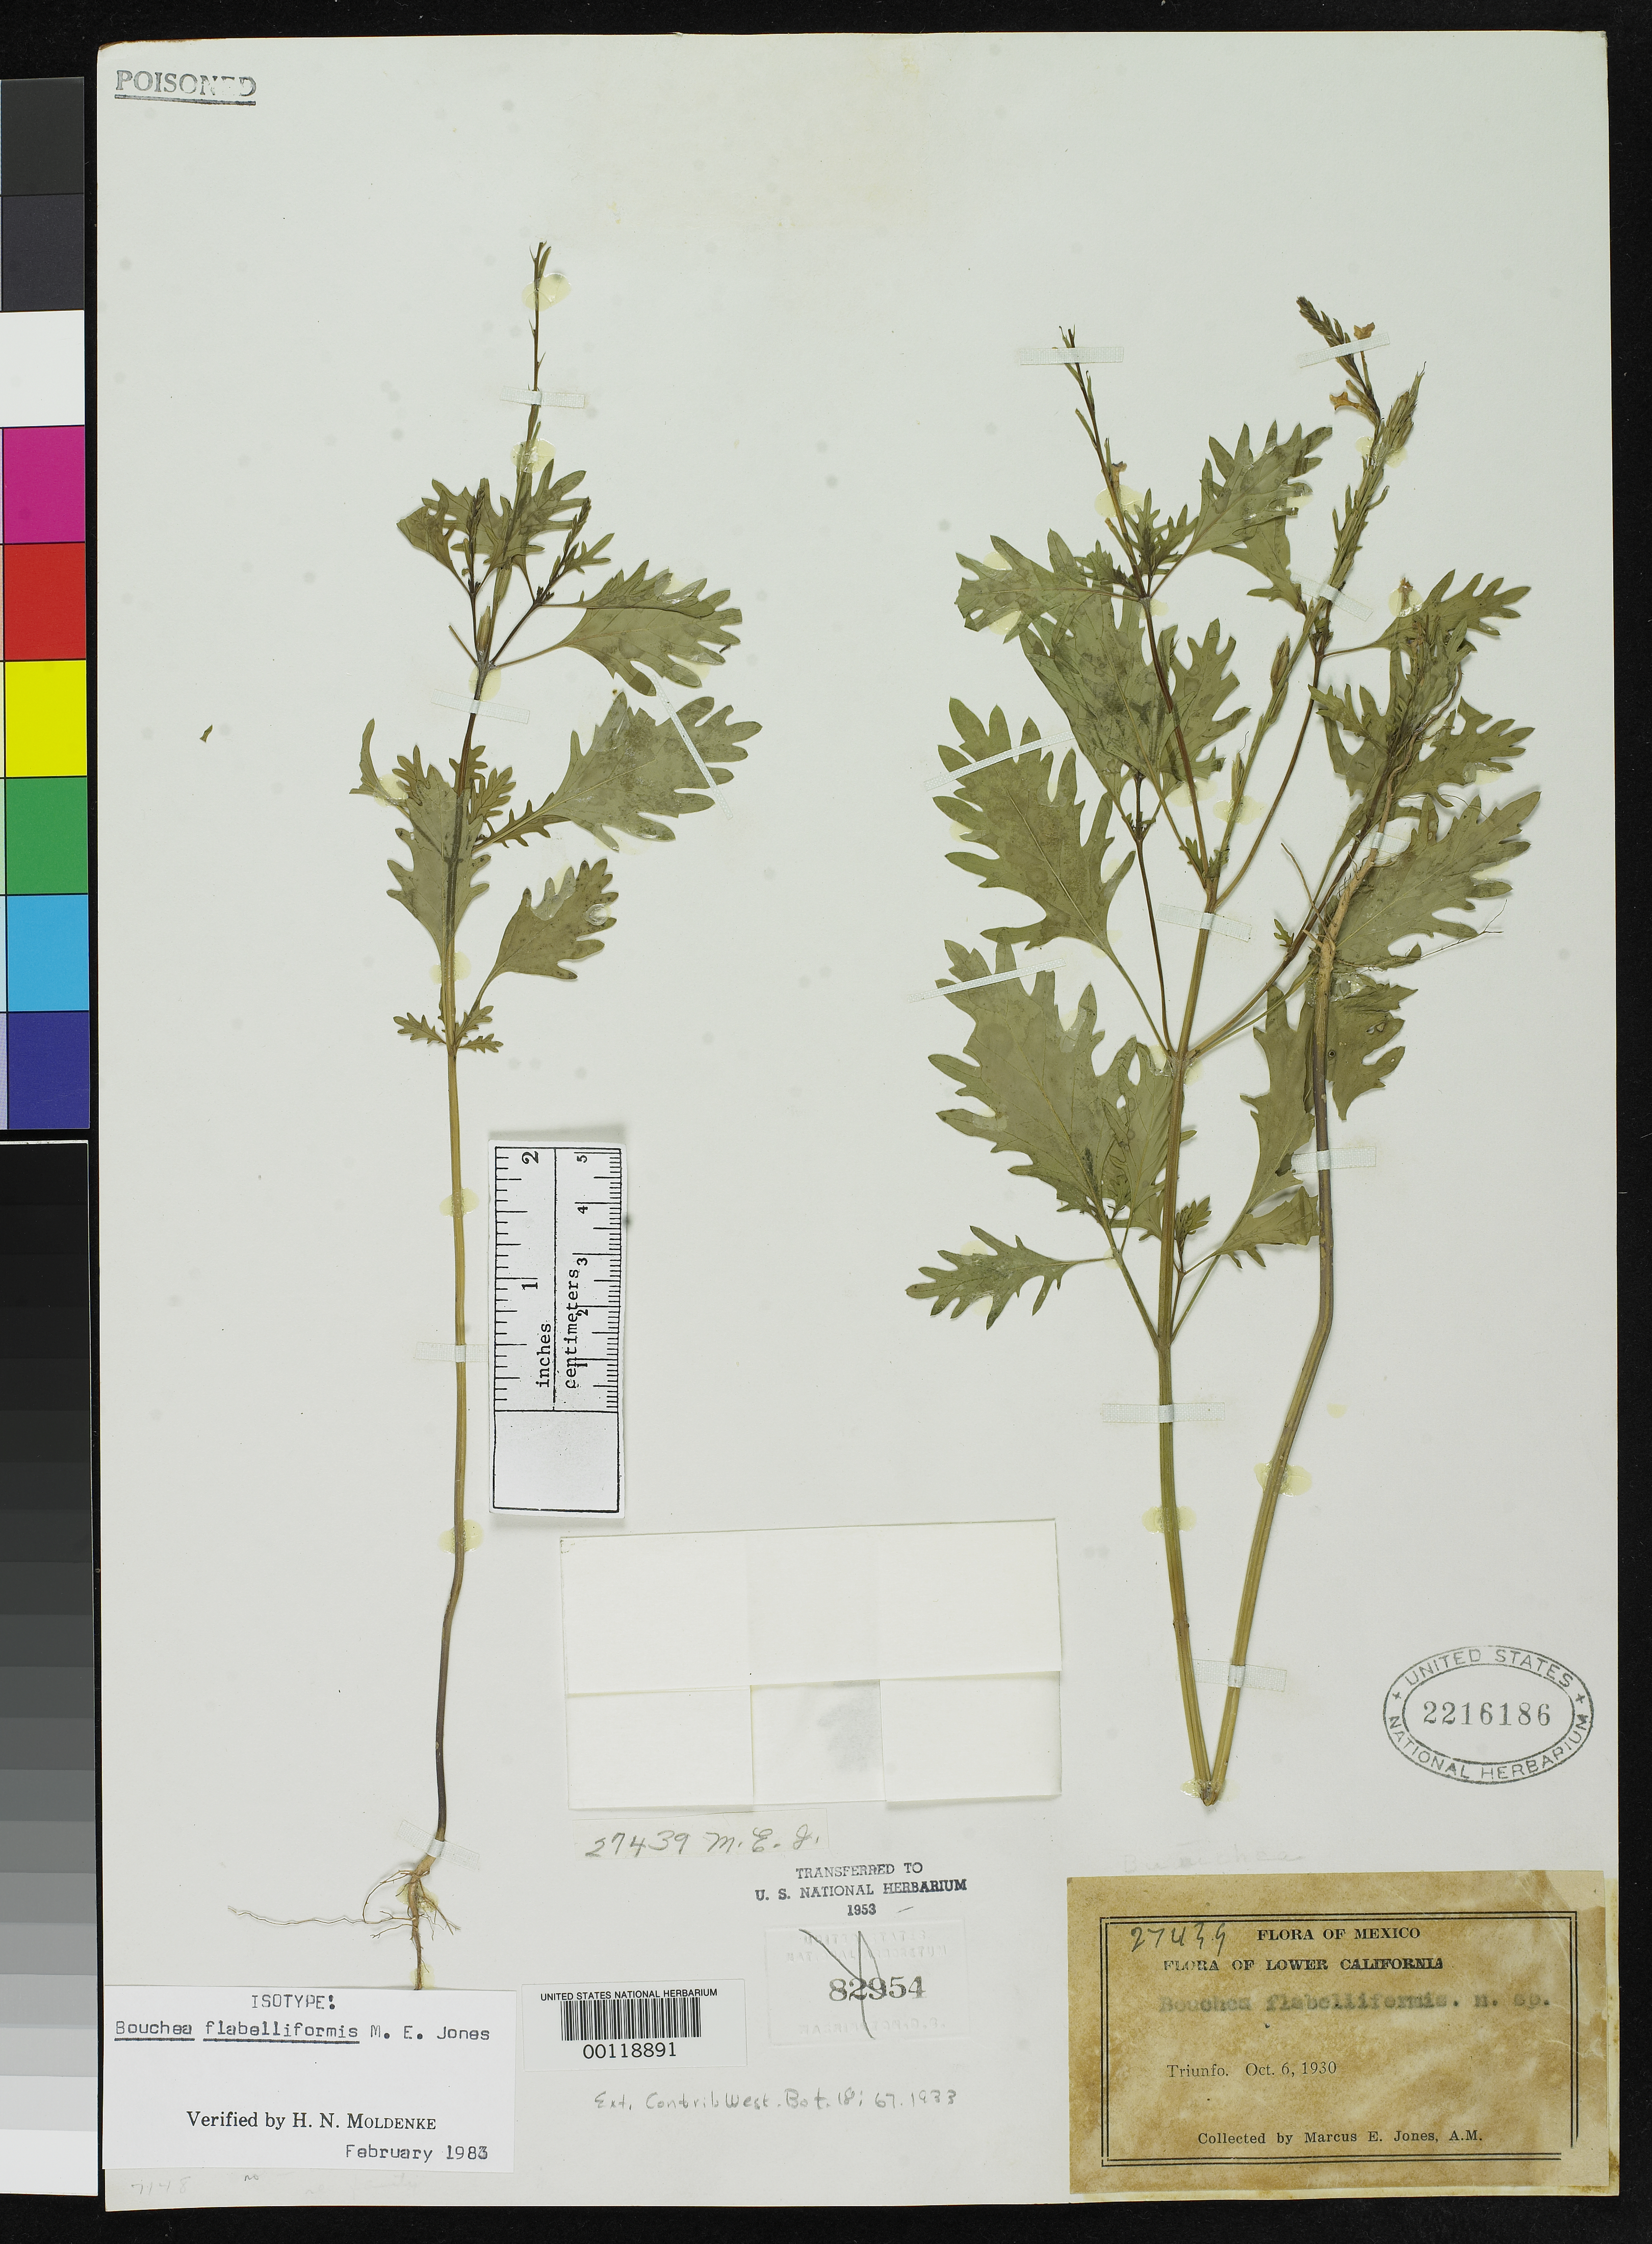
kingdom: Plantae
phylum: Tracheophyta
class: Magnoliopsida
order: Lamiales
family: Verbenaceae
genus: Bouchea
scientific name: Bouchea flabelliformis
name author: M.E. Jones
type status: Isotype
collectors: M. E. Jones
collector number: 27439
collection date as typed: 06 Oct 1930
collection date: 1930-10-06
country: Mexico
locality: Potero del Olto, Volcan de Poas.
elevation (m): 2460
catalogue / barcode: US 2216186